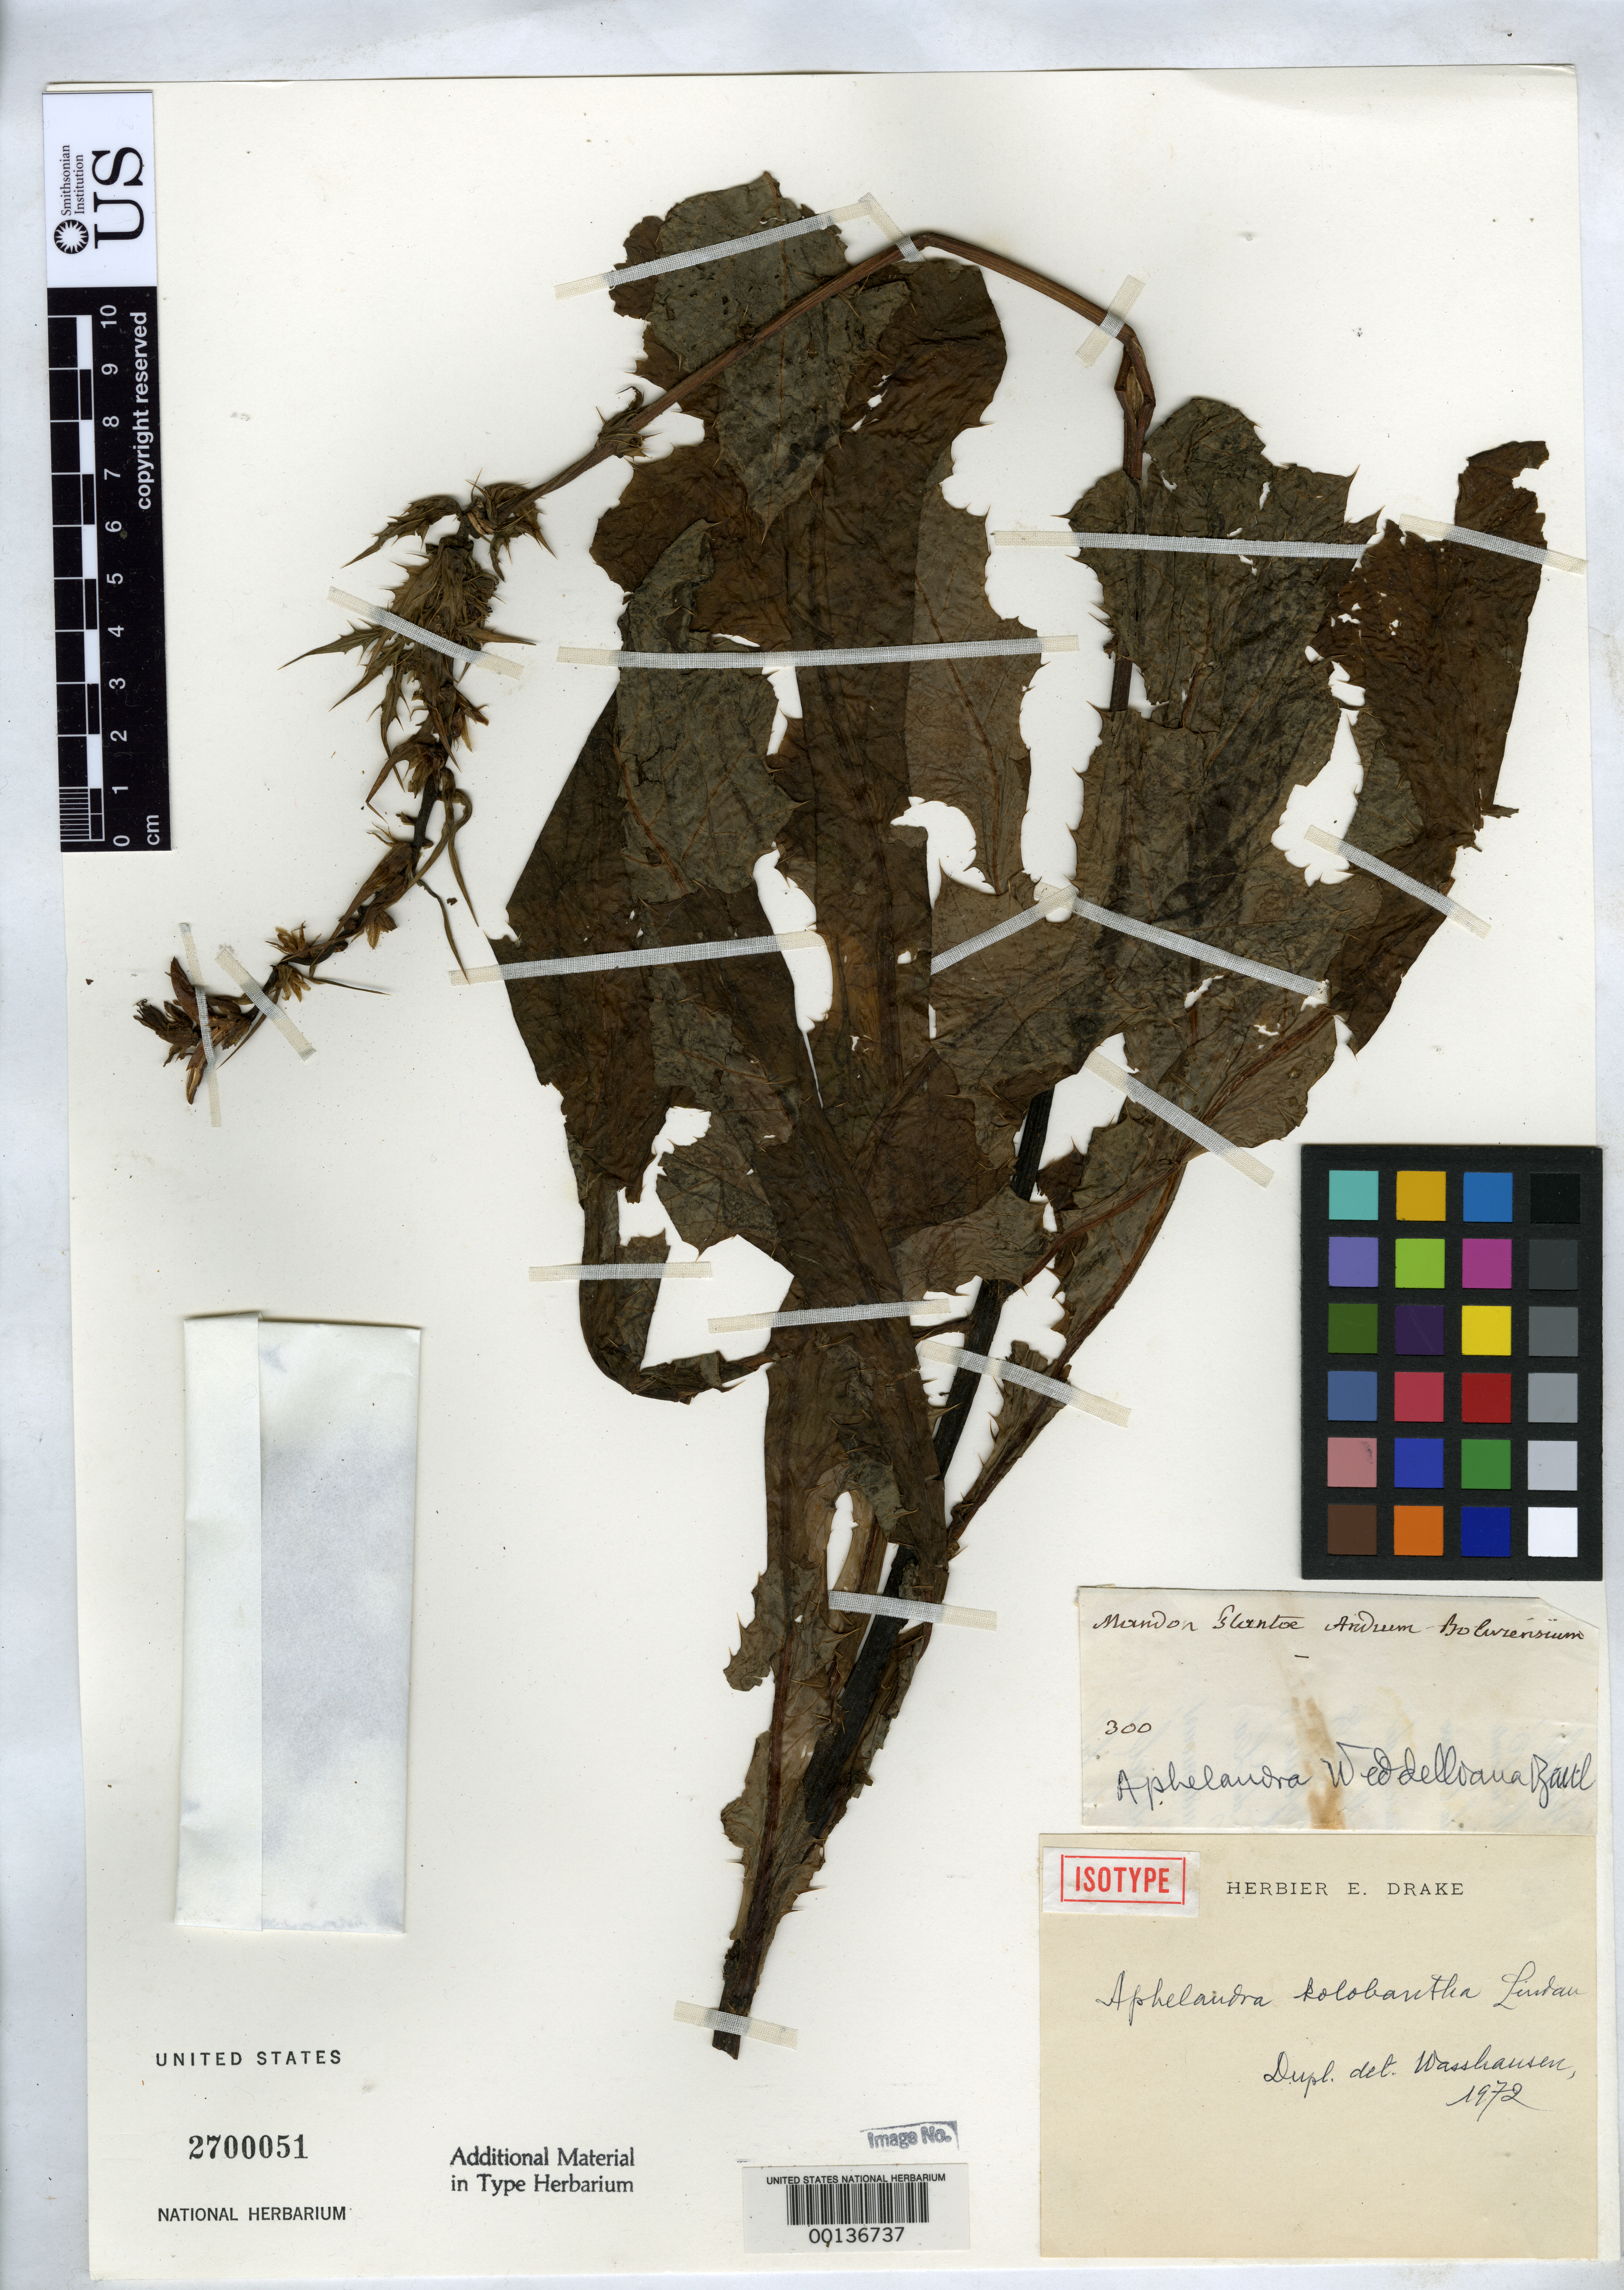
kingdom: Plantae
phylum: Tracheophyta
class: Magnoliopsida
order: Lamiales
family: Acanthaceae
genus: Aphelandra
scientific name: Aphelandra kolobantha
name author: Landau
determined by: Wasshausen, Dieter C., (BOT), Smithsonian Institution - National Museum of Natural History (UNITED STATES)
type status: Isotype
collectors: G. Mandon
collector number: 300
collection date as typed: Jan 1879 to -- Mar 1898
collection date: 1879-01/1898-03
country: Bolivia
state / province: La Paz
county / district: Larecaja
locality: Viciniis Sorata, Teneria prope Condurpata as rivum in Umbrosis.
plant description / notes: Collections Events data from other Mandon 300 specimen, BC 00433151. No original label on this specimen, only "Mandon Plantae Andium Boliviensium"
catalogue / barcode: US 2700051